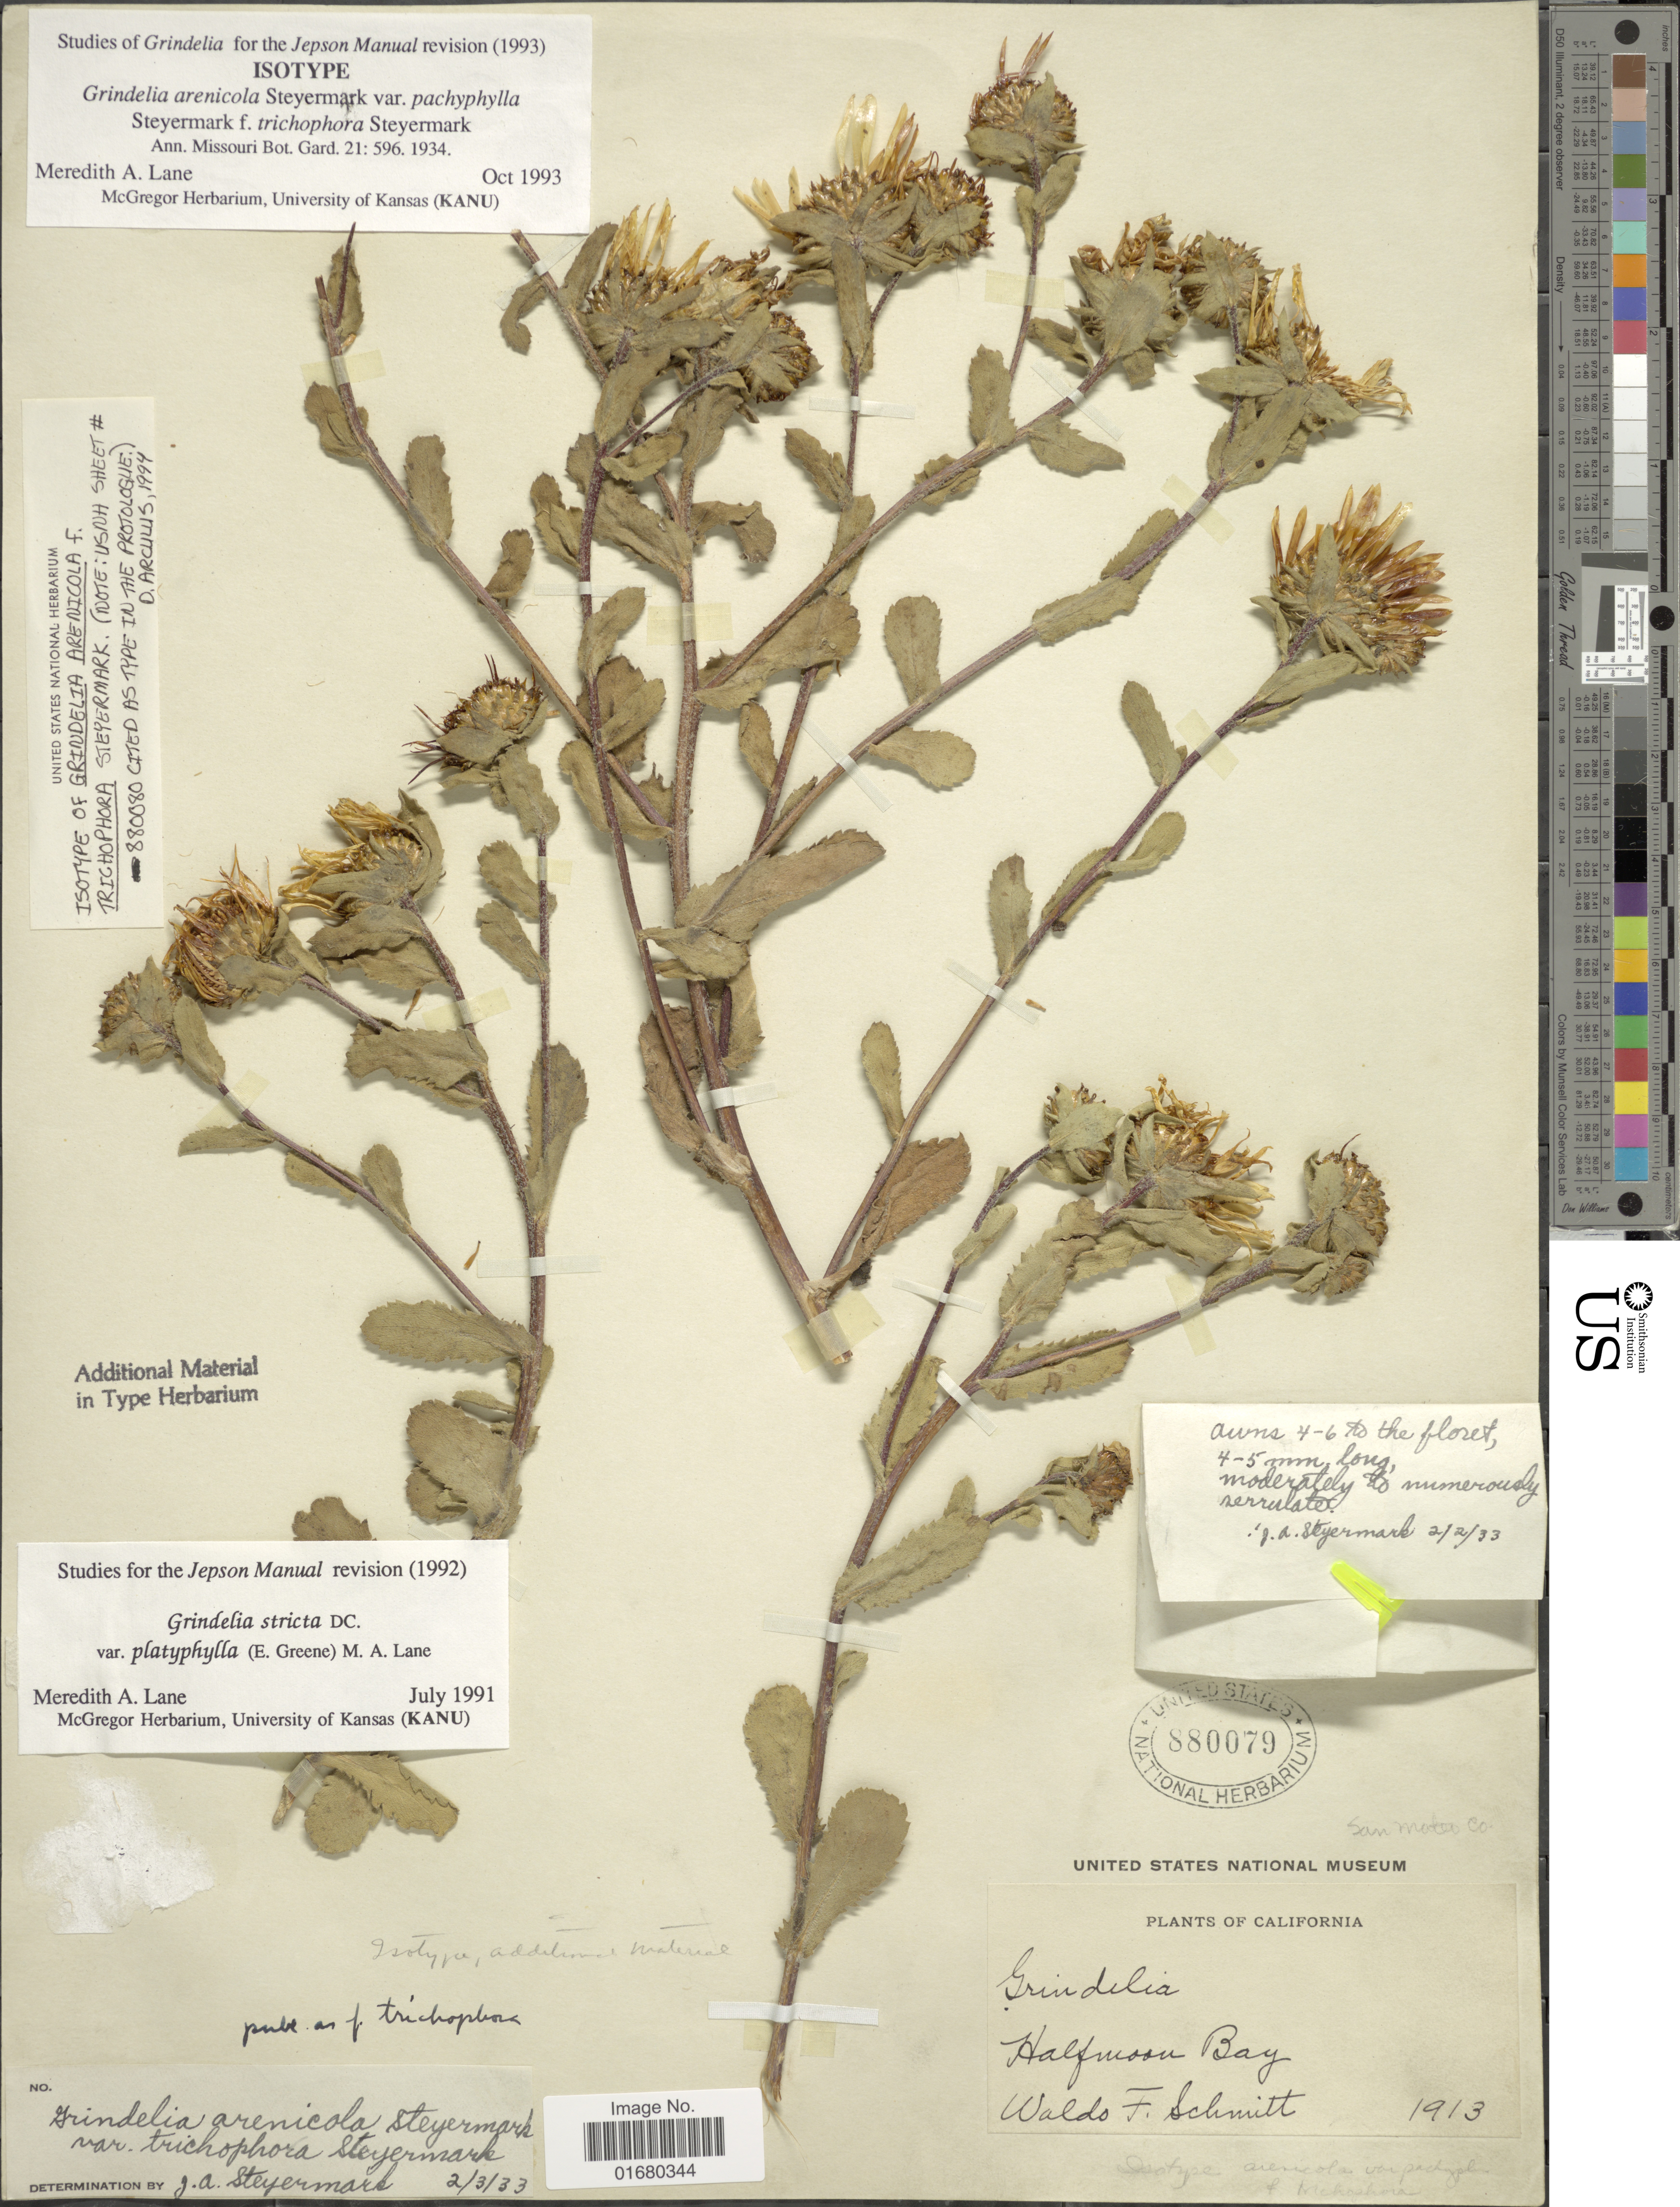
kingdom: Plantae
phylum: Tracheophyta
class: Magnoliopsida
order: Asterales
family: Asteraceae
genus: Grindelia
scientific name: Grindelia stricta var. platyphylla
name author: (Greene) M.A. Lane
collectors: W. F. Schmitt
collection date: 1913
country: United States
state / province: California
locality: Halfmoon Bay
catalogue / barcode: US 880079